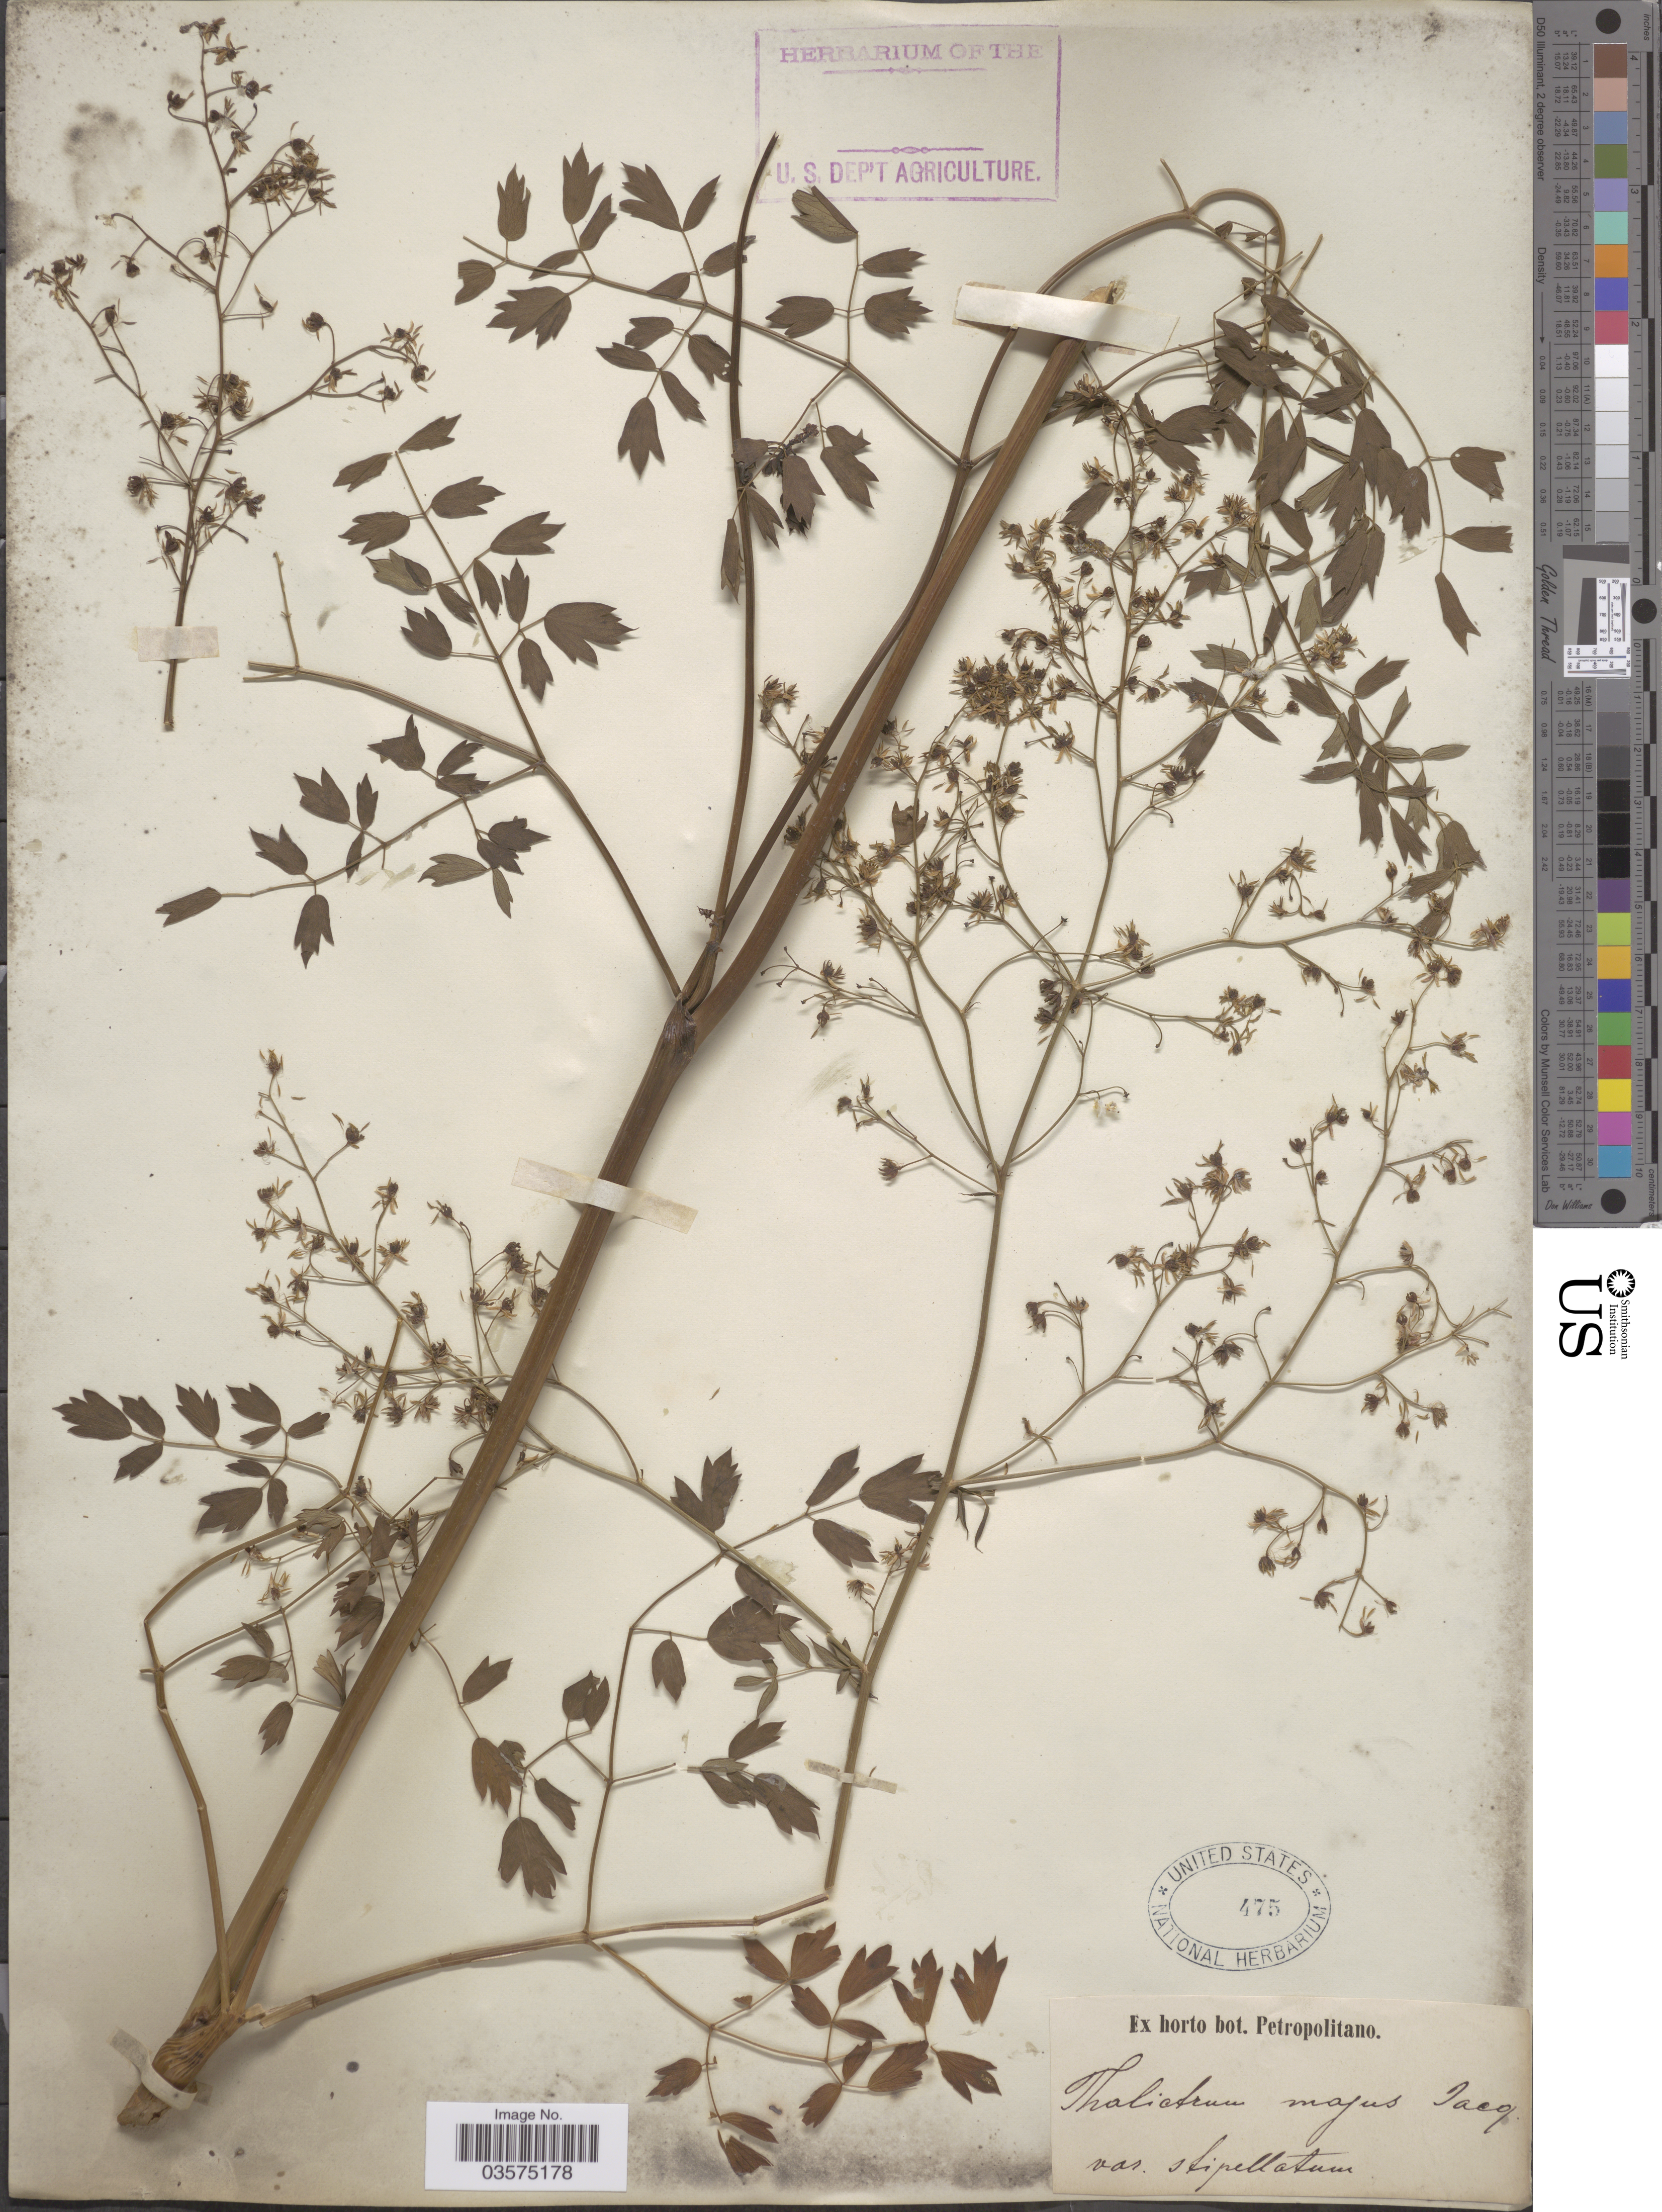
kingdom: Plantae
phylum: Tracheophyta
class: Magnoliopsida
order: Ranunculales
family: Ranunculaceae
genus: Thalictrum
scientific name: Thalictrum majus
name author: Crantz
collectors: ex Herb. bot. Petropolitano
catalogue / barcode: US 475